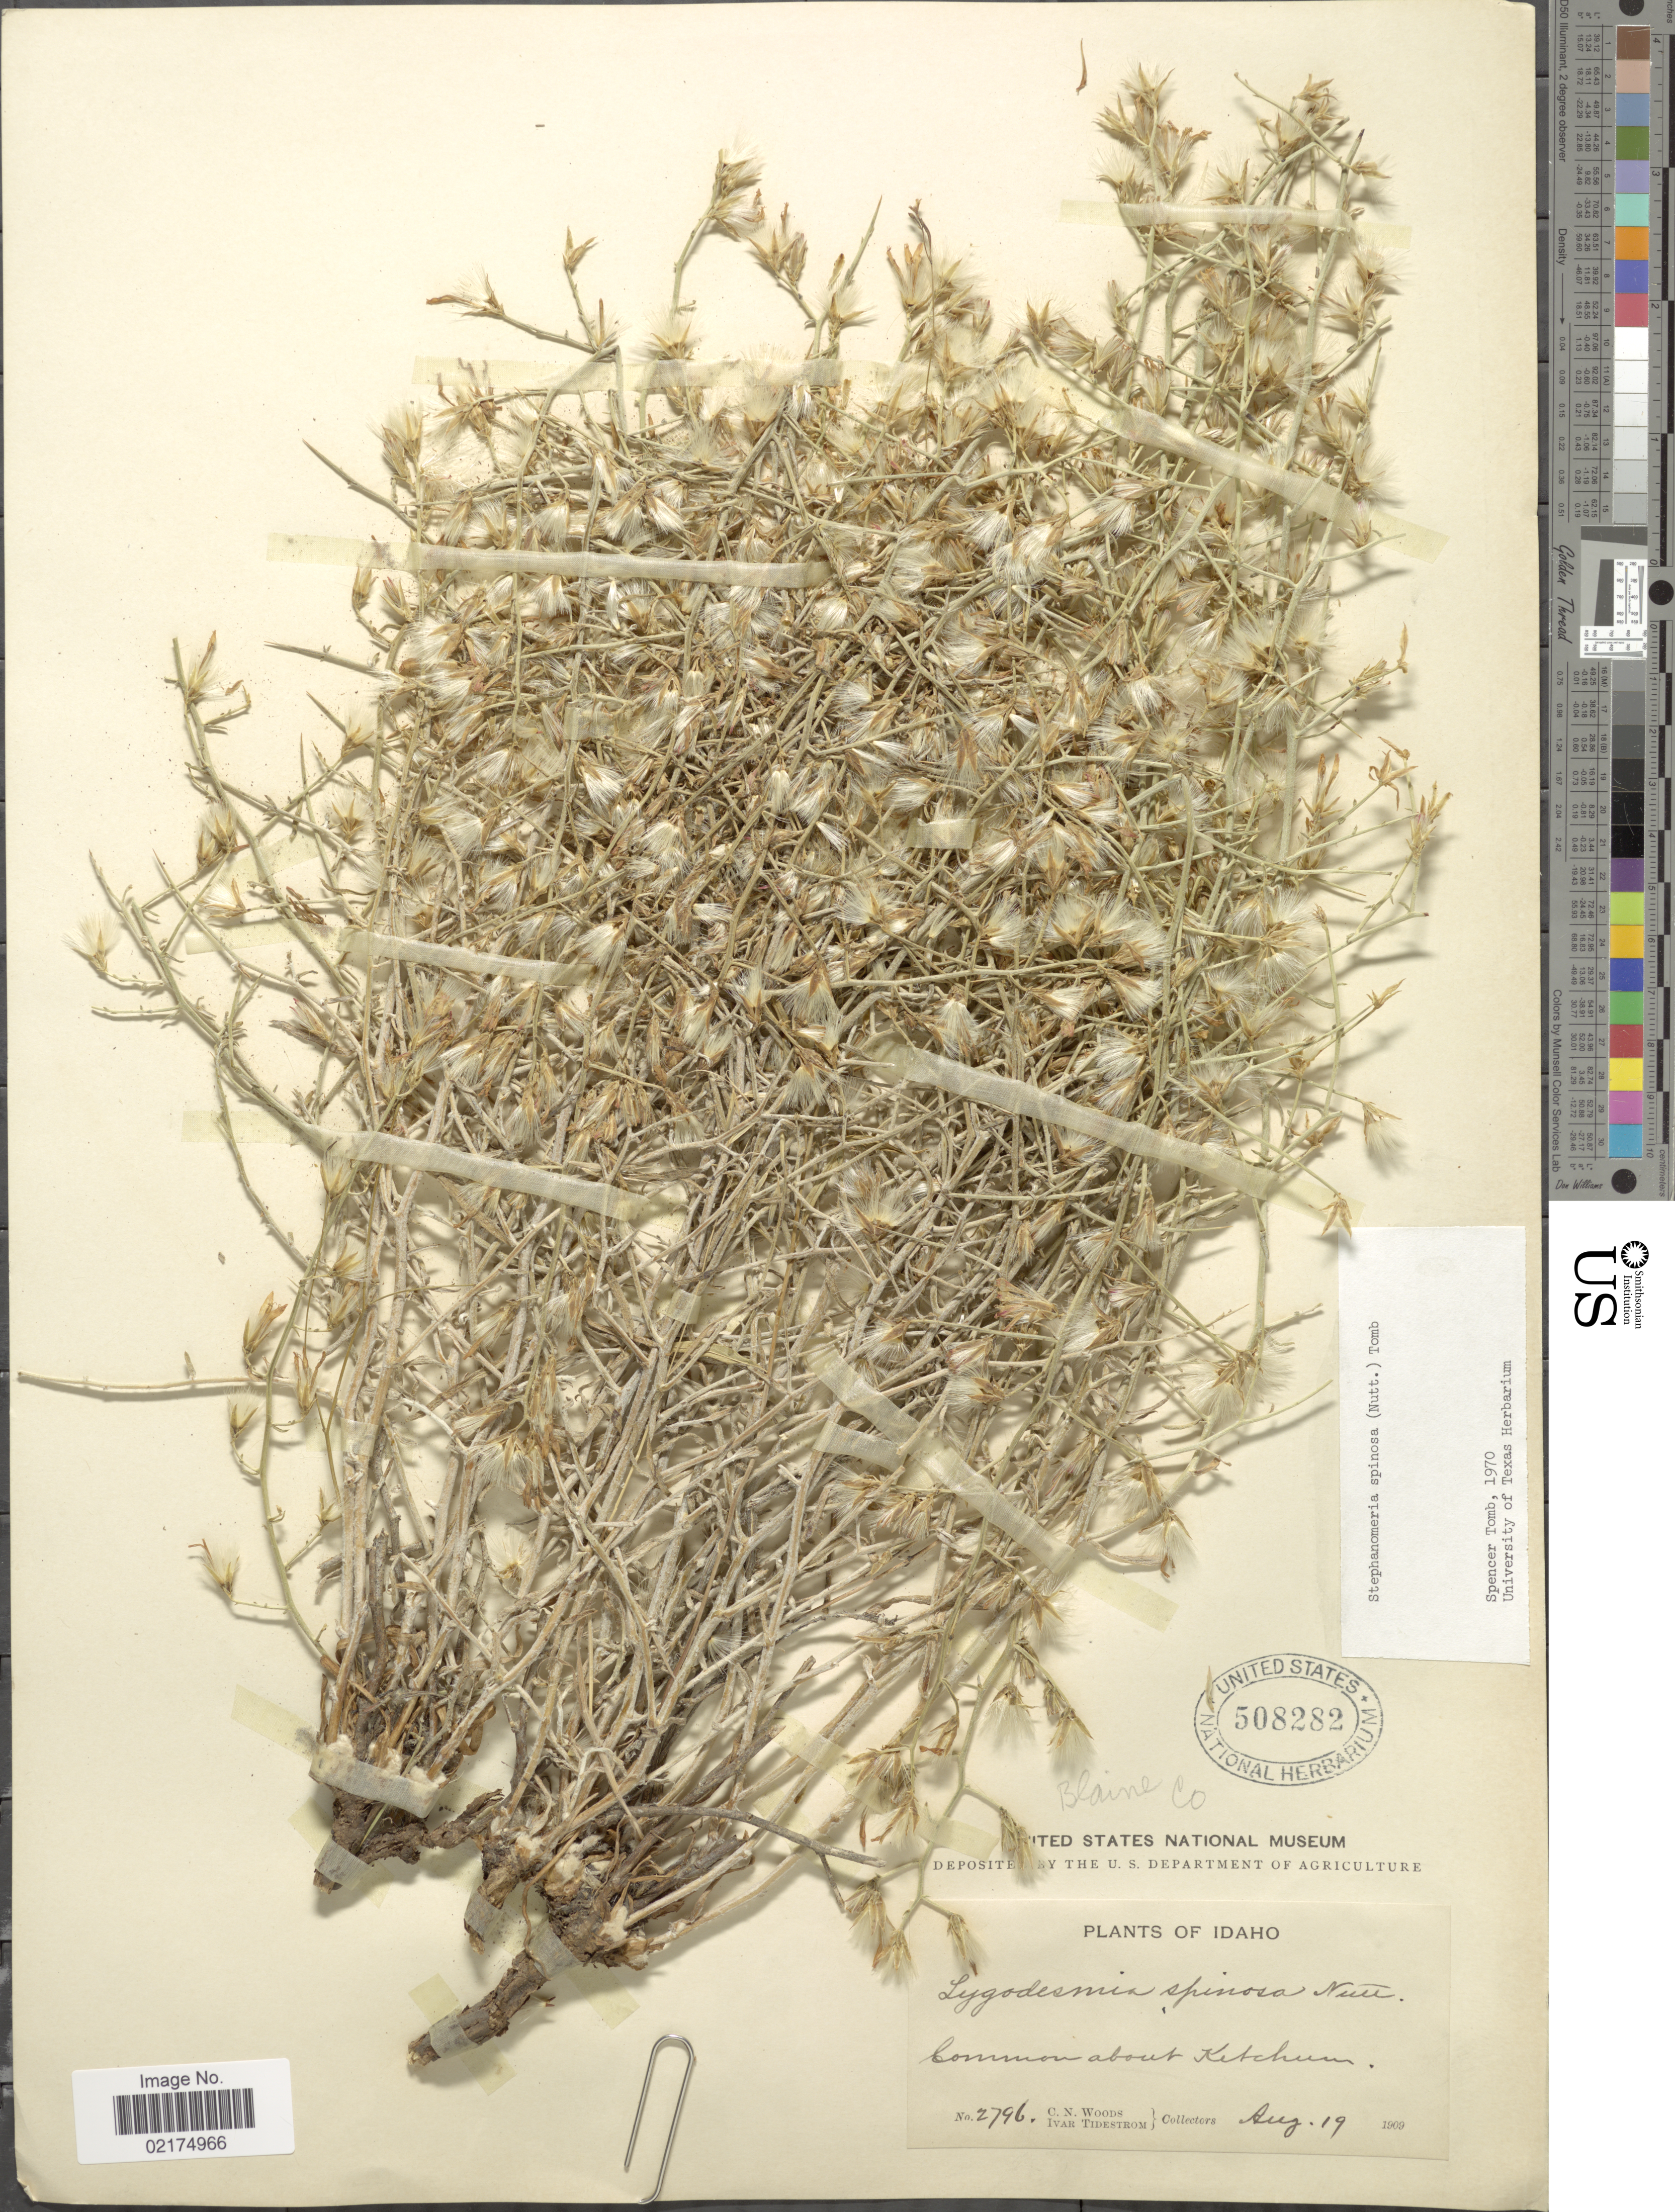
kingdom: Plantae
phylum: Tracheophyta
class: Magnoliopsida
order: Asterales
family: Asteraceae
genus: Pleiacanthus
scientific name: Pleiacanthus spinosus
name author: (Nutt.) Rydb.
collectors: C. Woods & I. F. Tidestrom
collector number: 2796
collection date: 1909-08-19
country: United States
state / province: Idaho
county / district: Blaine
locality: Common about Ketchum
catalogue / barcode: US 508282